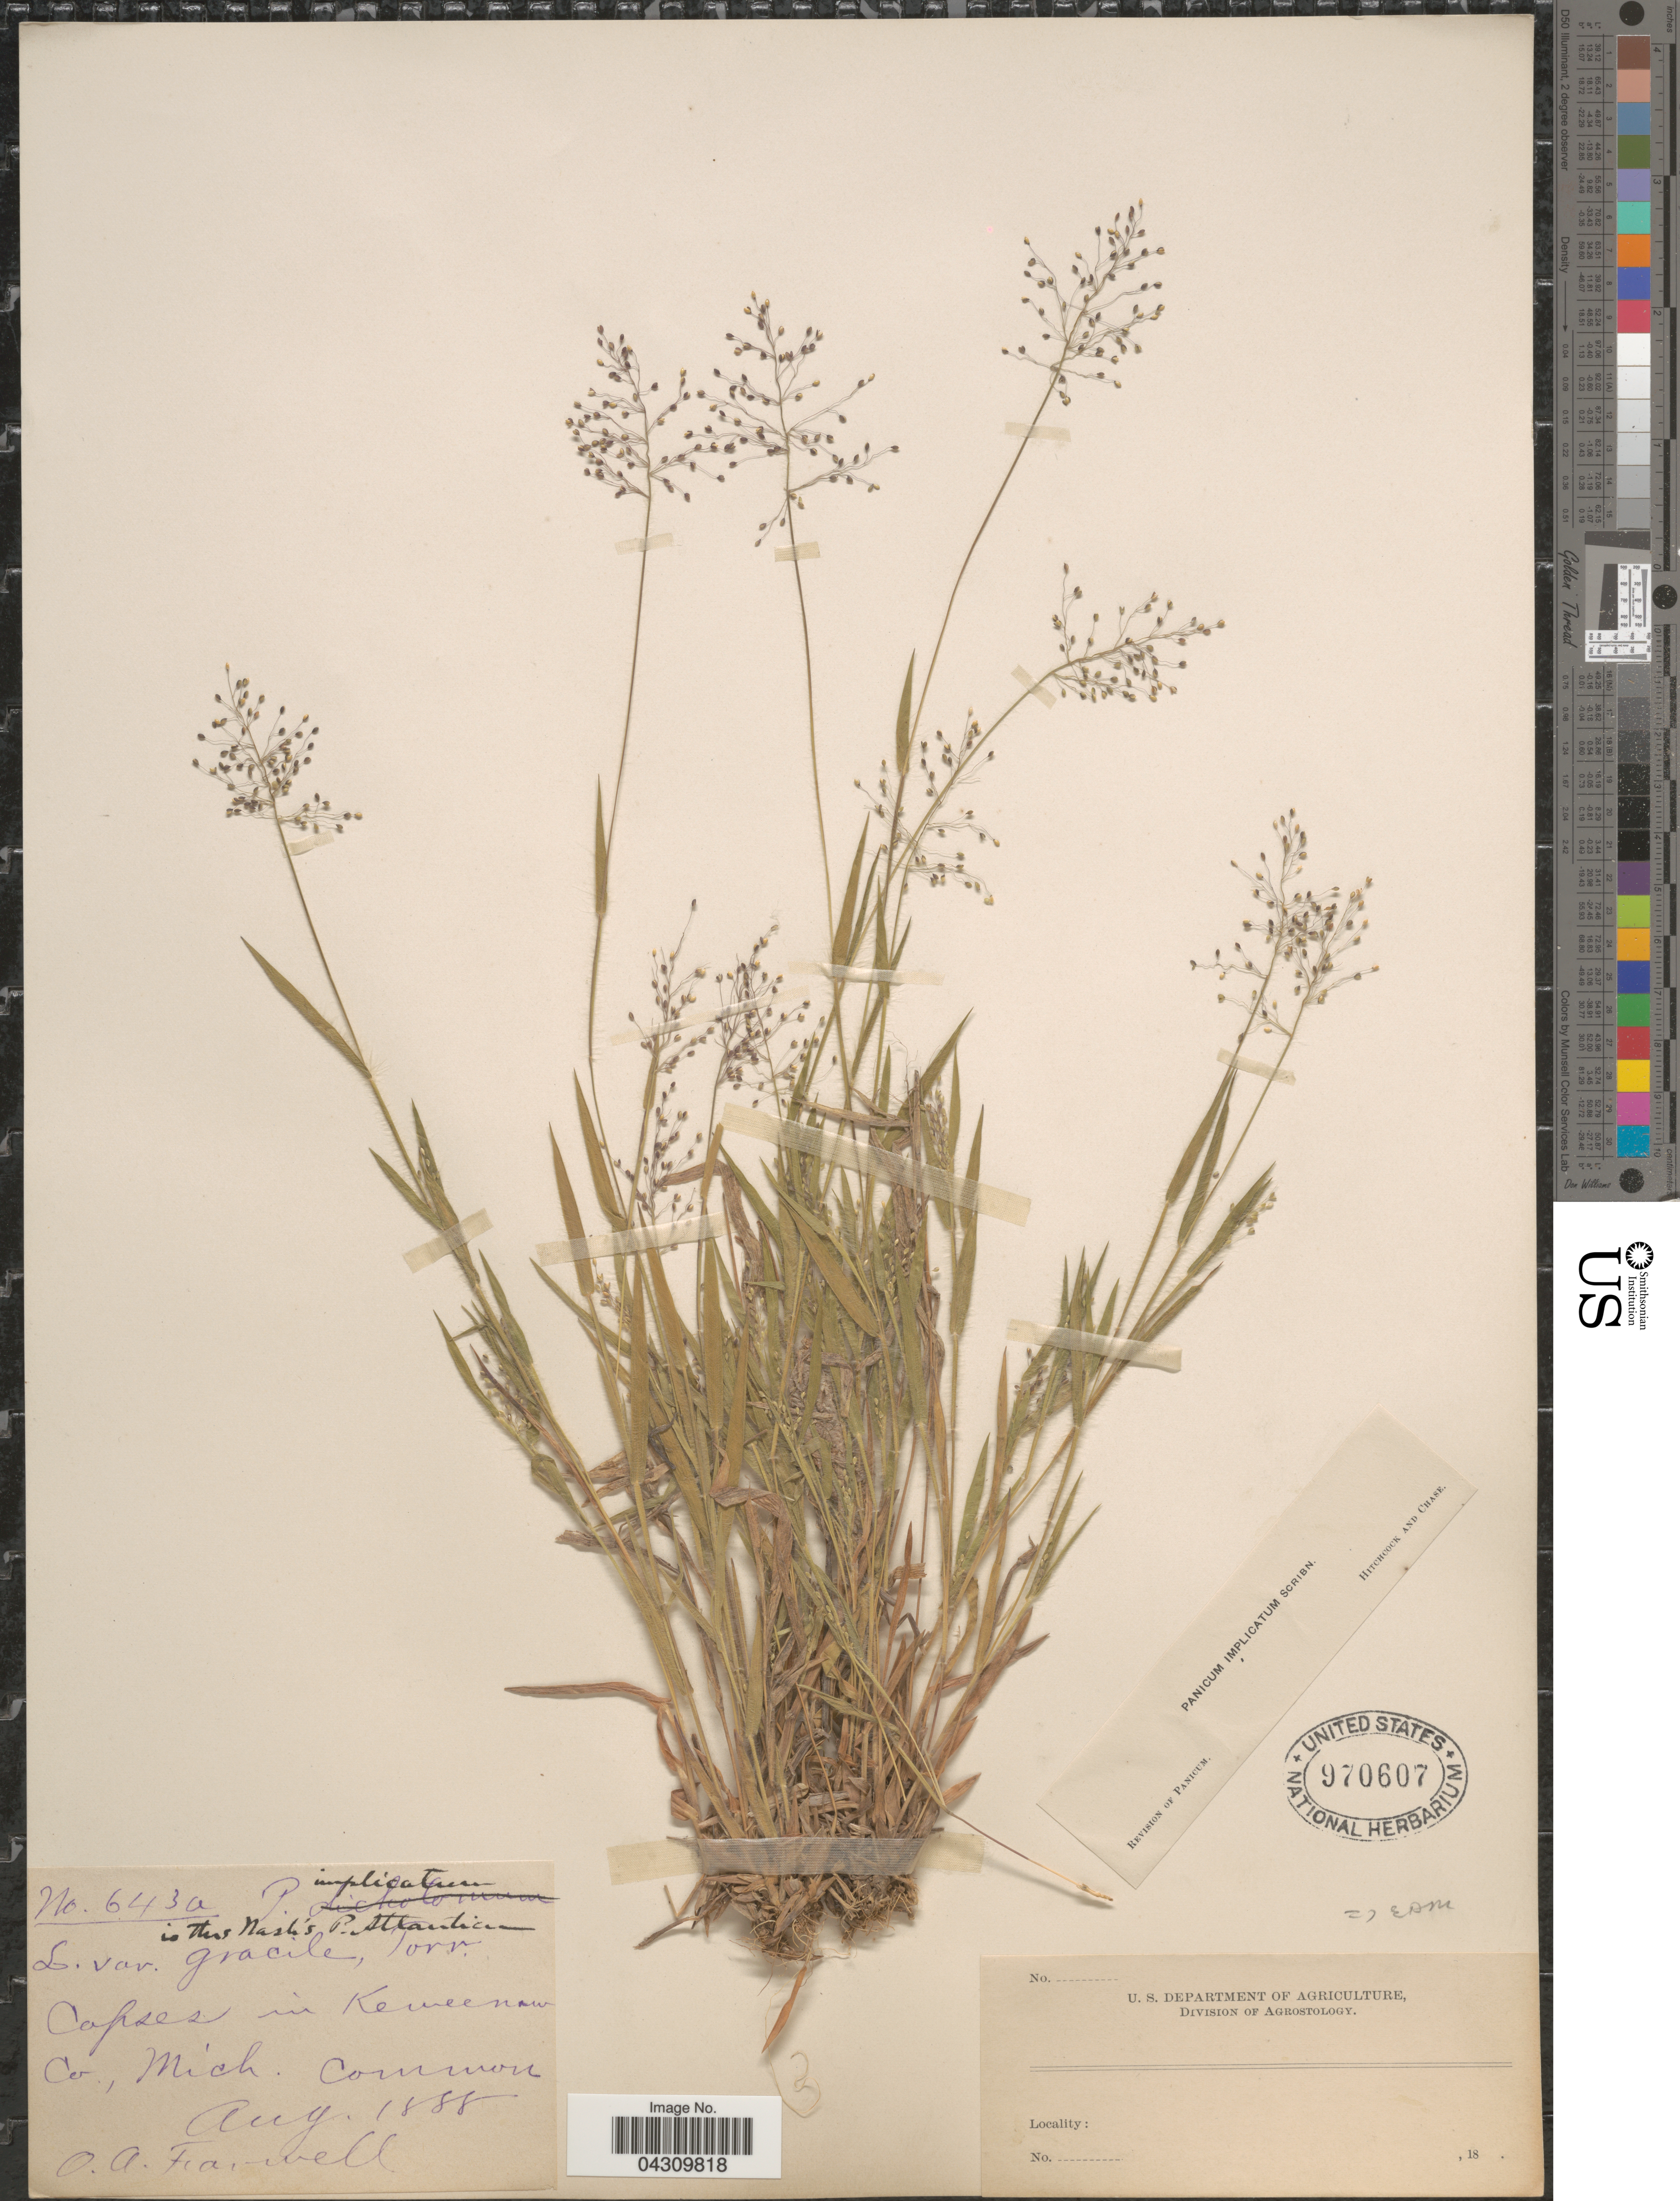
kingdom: Plantae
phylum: Tracheophyta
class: Liliopsida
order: Poales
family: Poaceae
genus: Dichanthelium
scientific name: Dichanthelium acuminatum var. acuminatum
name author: (Sw.) Gould & C.A. Clark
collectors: O. Farwell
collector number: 643a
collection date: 1888-08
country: United States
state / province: Michigan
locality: Copses in Keweenaw Co.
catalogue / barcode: US 970607